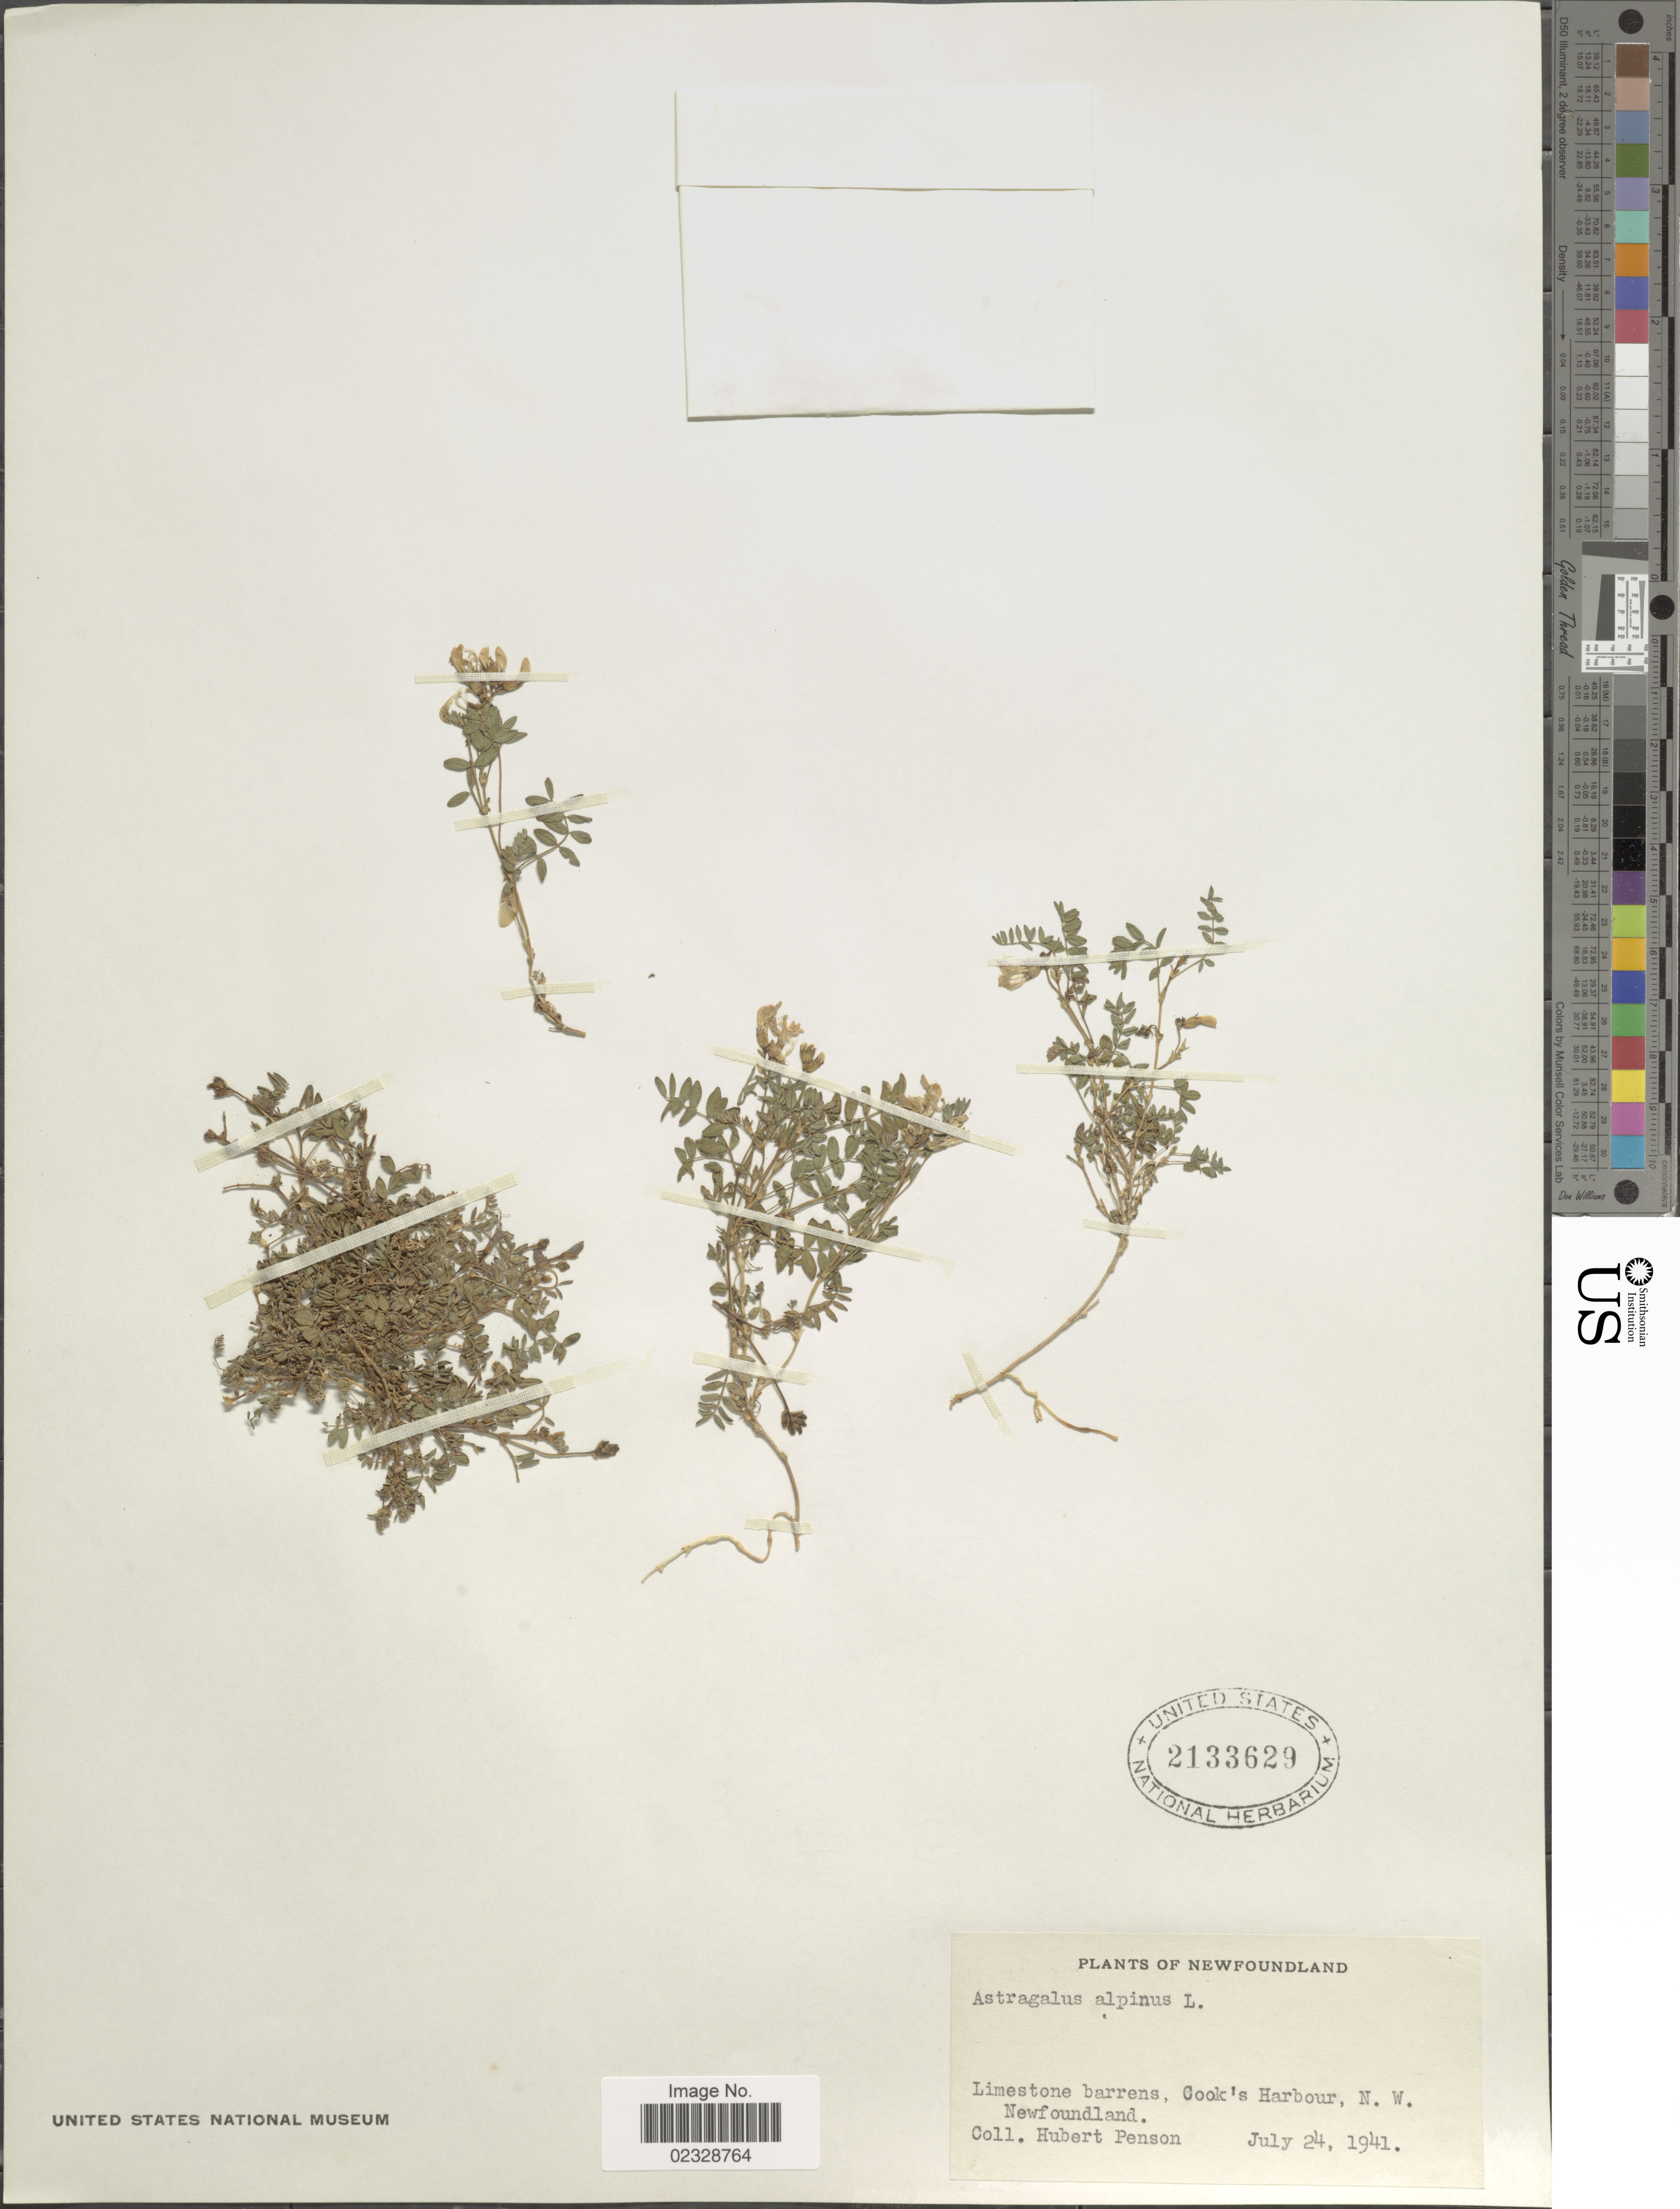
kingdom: Plantae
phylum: Tracheophyta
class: Magnoliopsida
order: Fabales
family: Fabaceae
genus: Astragalus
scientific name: Astragalus alpinus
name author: L.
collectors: H. Penson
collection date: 1941-07-24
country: Canada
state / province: Newfoundland and Labrador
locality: Cook's Harbour, N.W. Newfoundland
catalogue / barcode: US 2133629